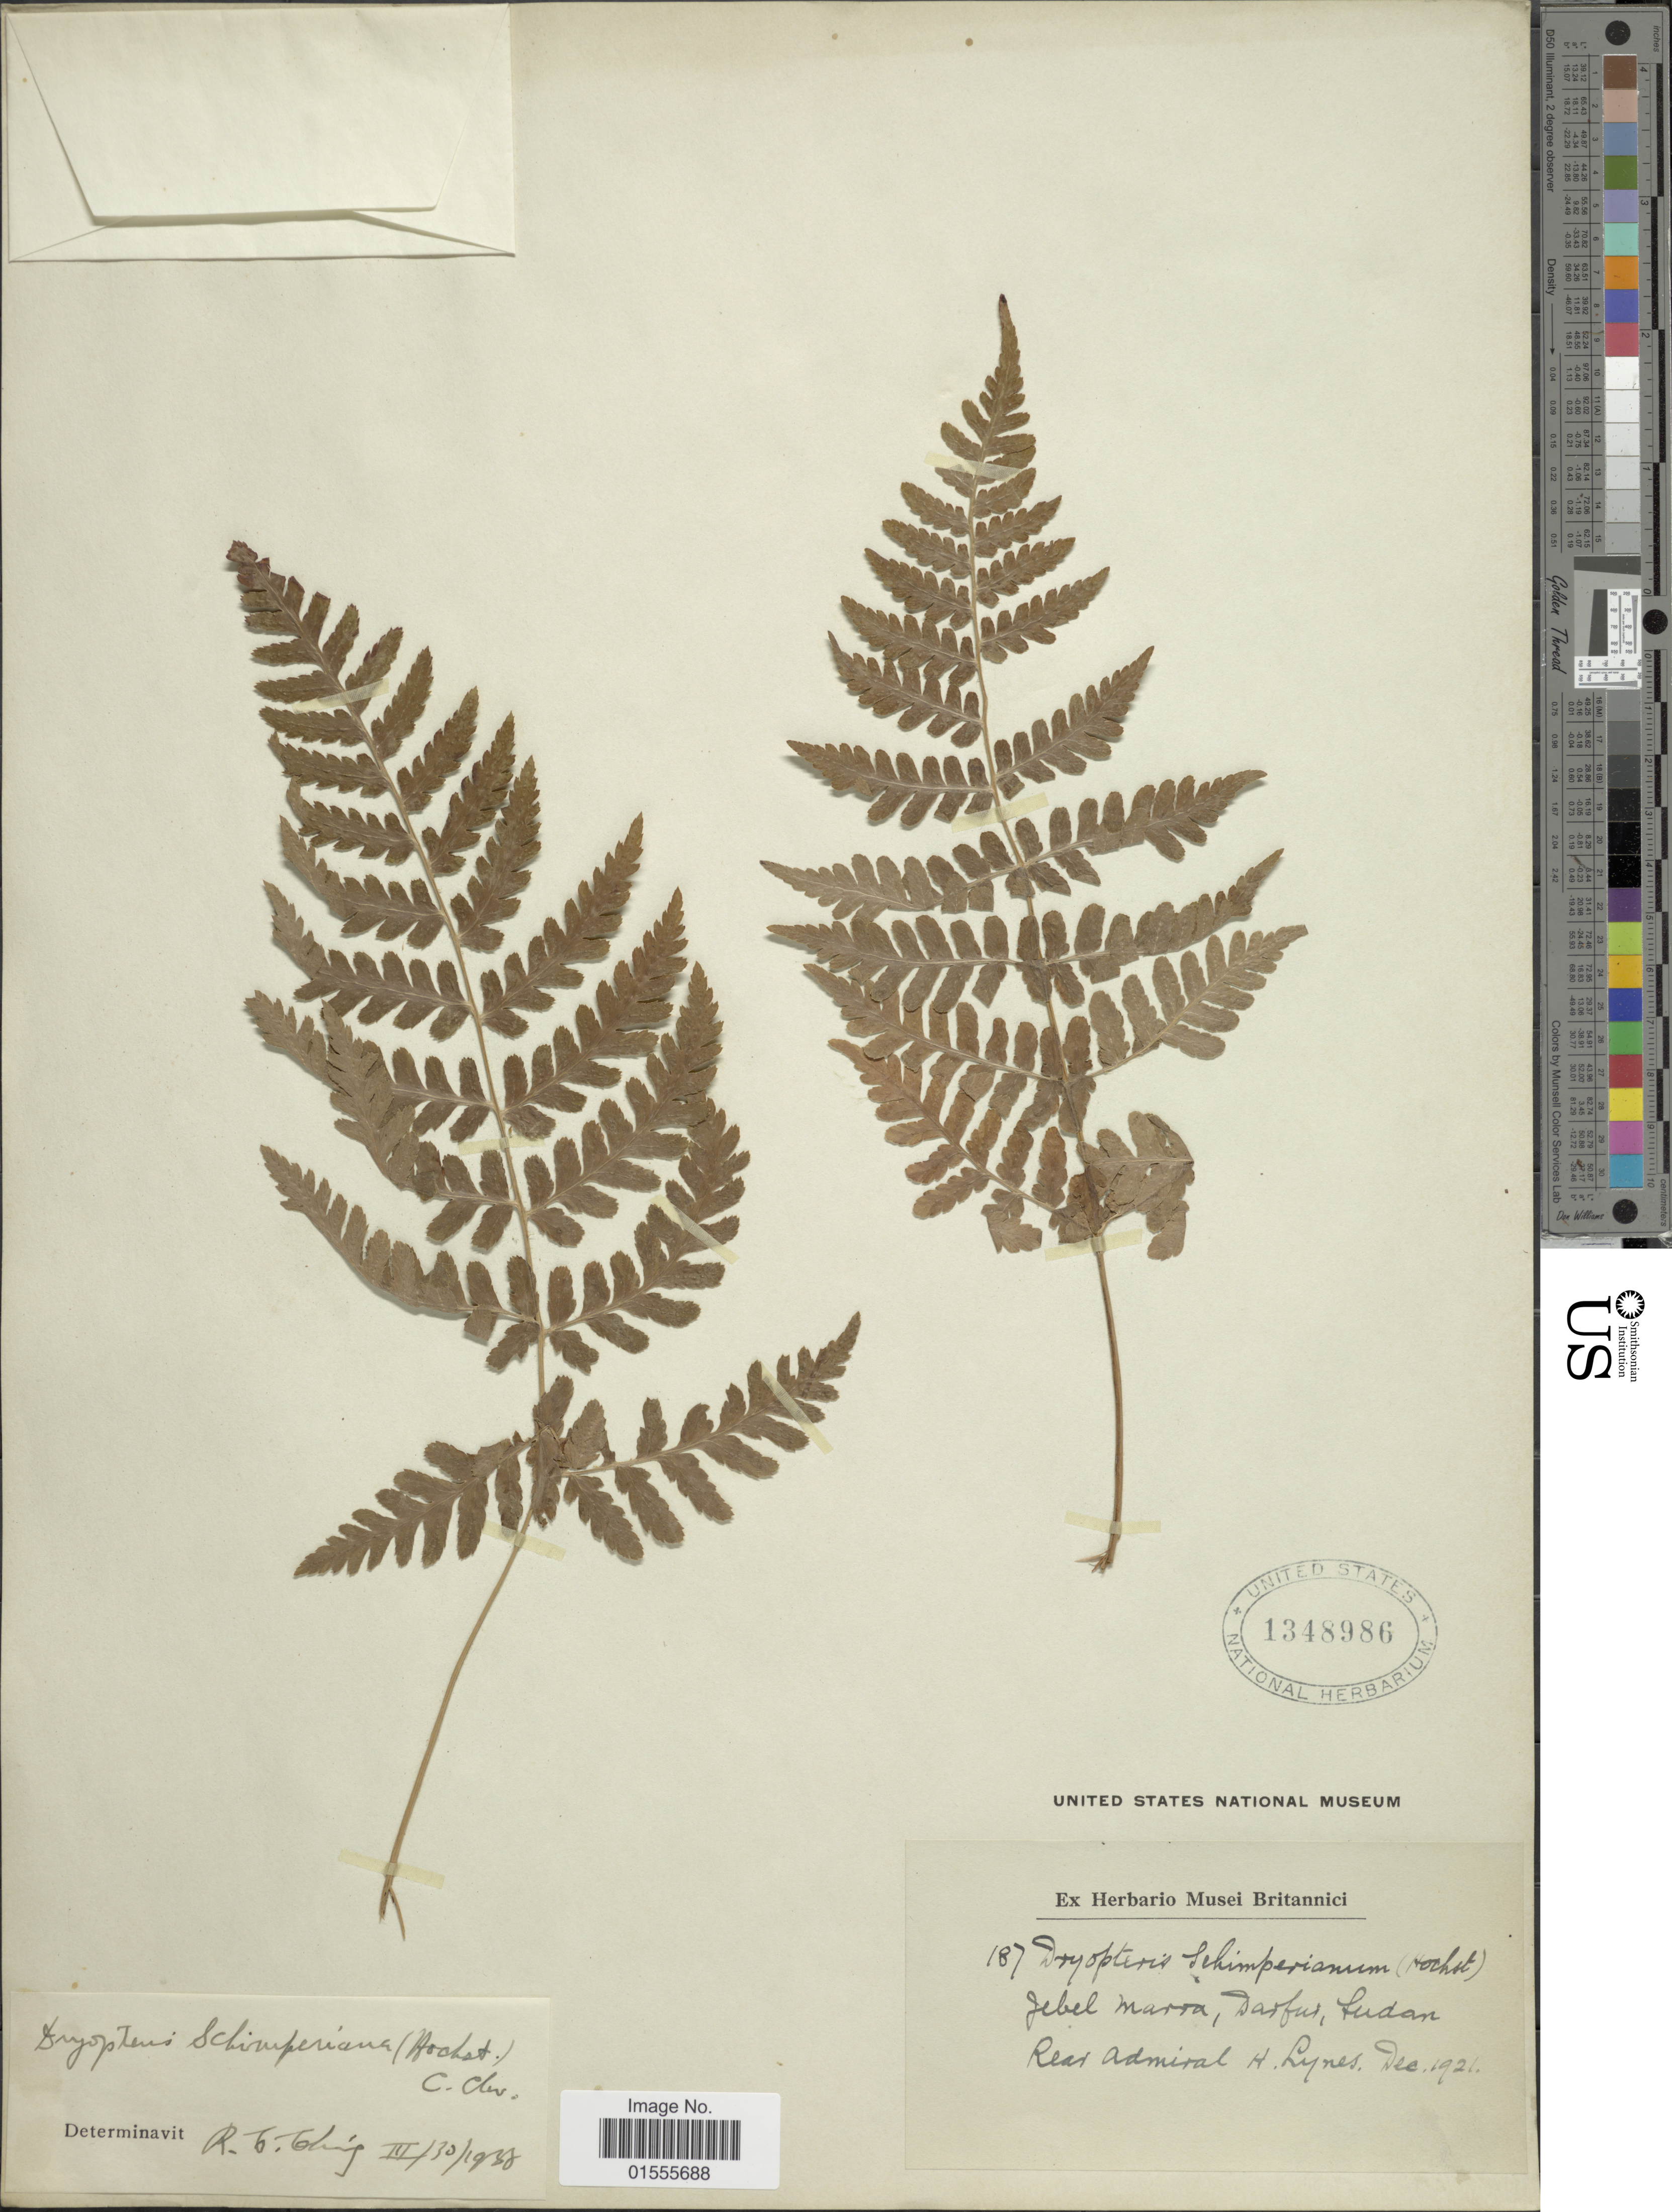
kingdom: Plantae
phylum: Tracheophyta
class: Polypodiopsida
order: Polypodiales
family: Dryopteridaceae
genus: Dryopteris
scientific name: Dryopteris schimperiana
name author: (Hochst.) C. Chr.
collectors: H. Lynes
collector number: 187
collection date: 1921-12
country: Sudan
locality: Jebel Marra, Darfur.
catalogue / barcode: US 1348986